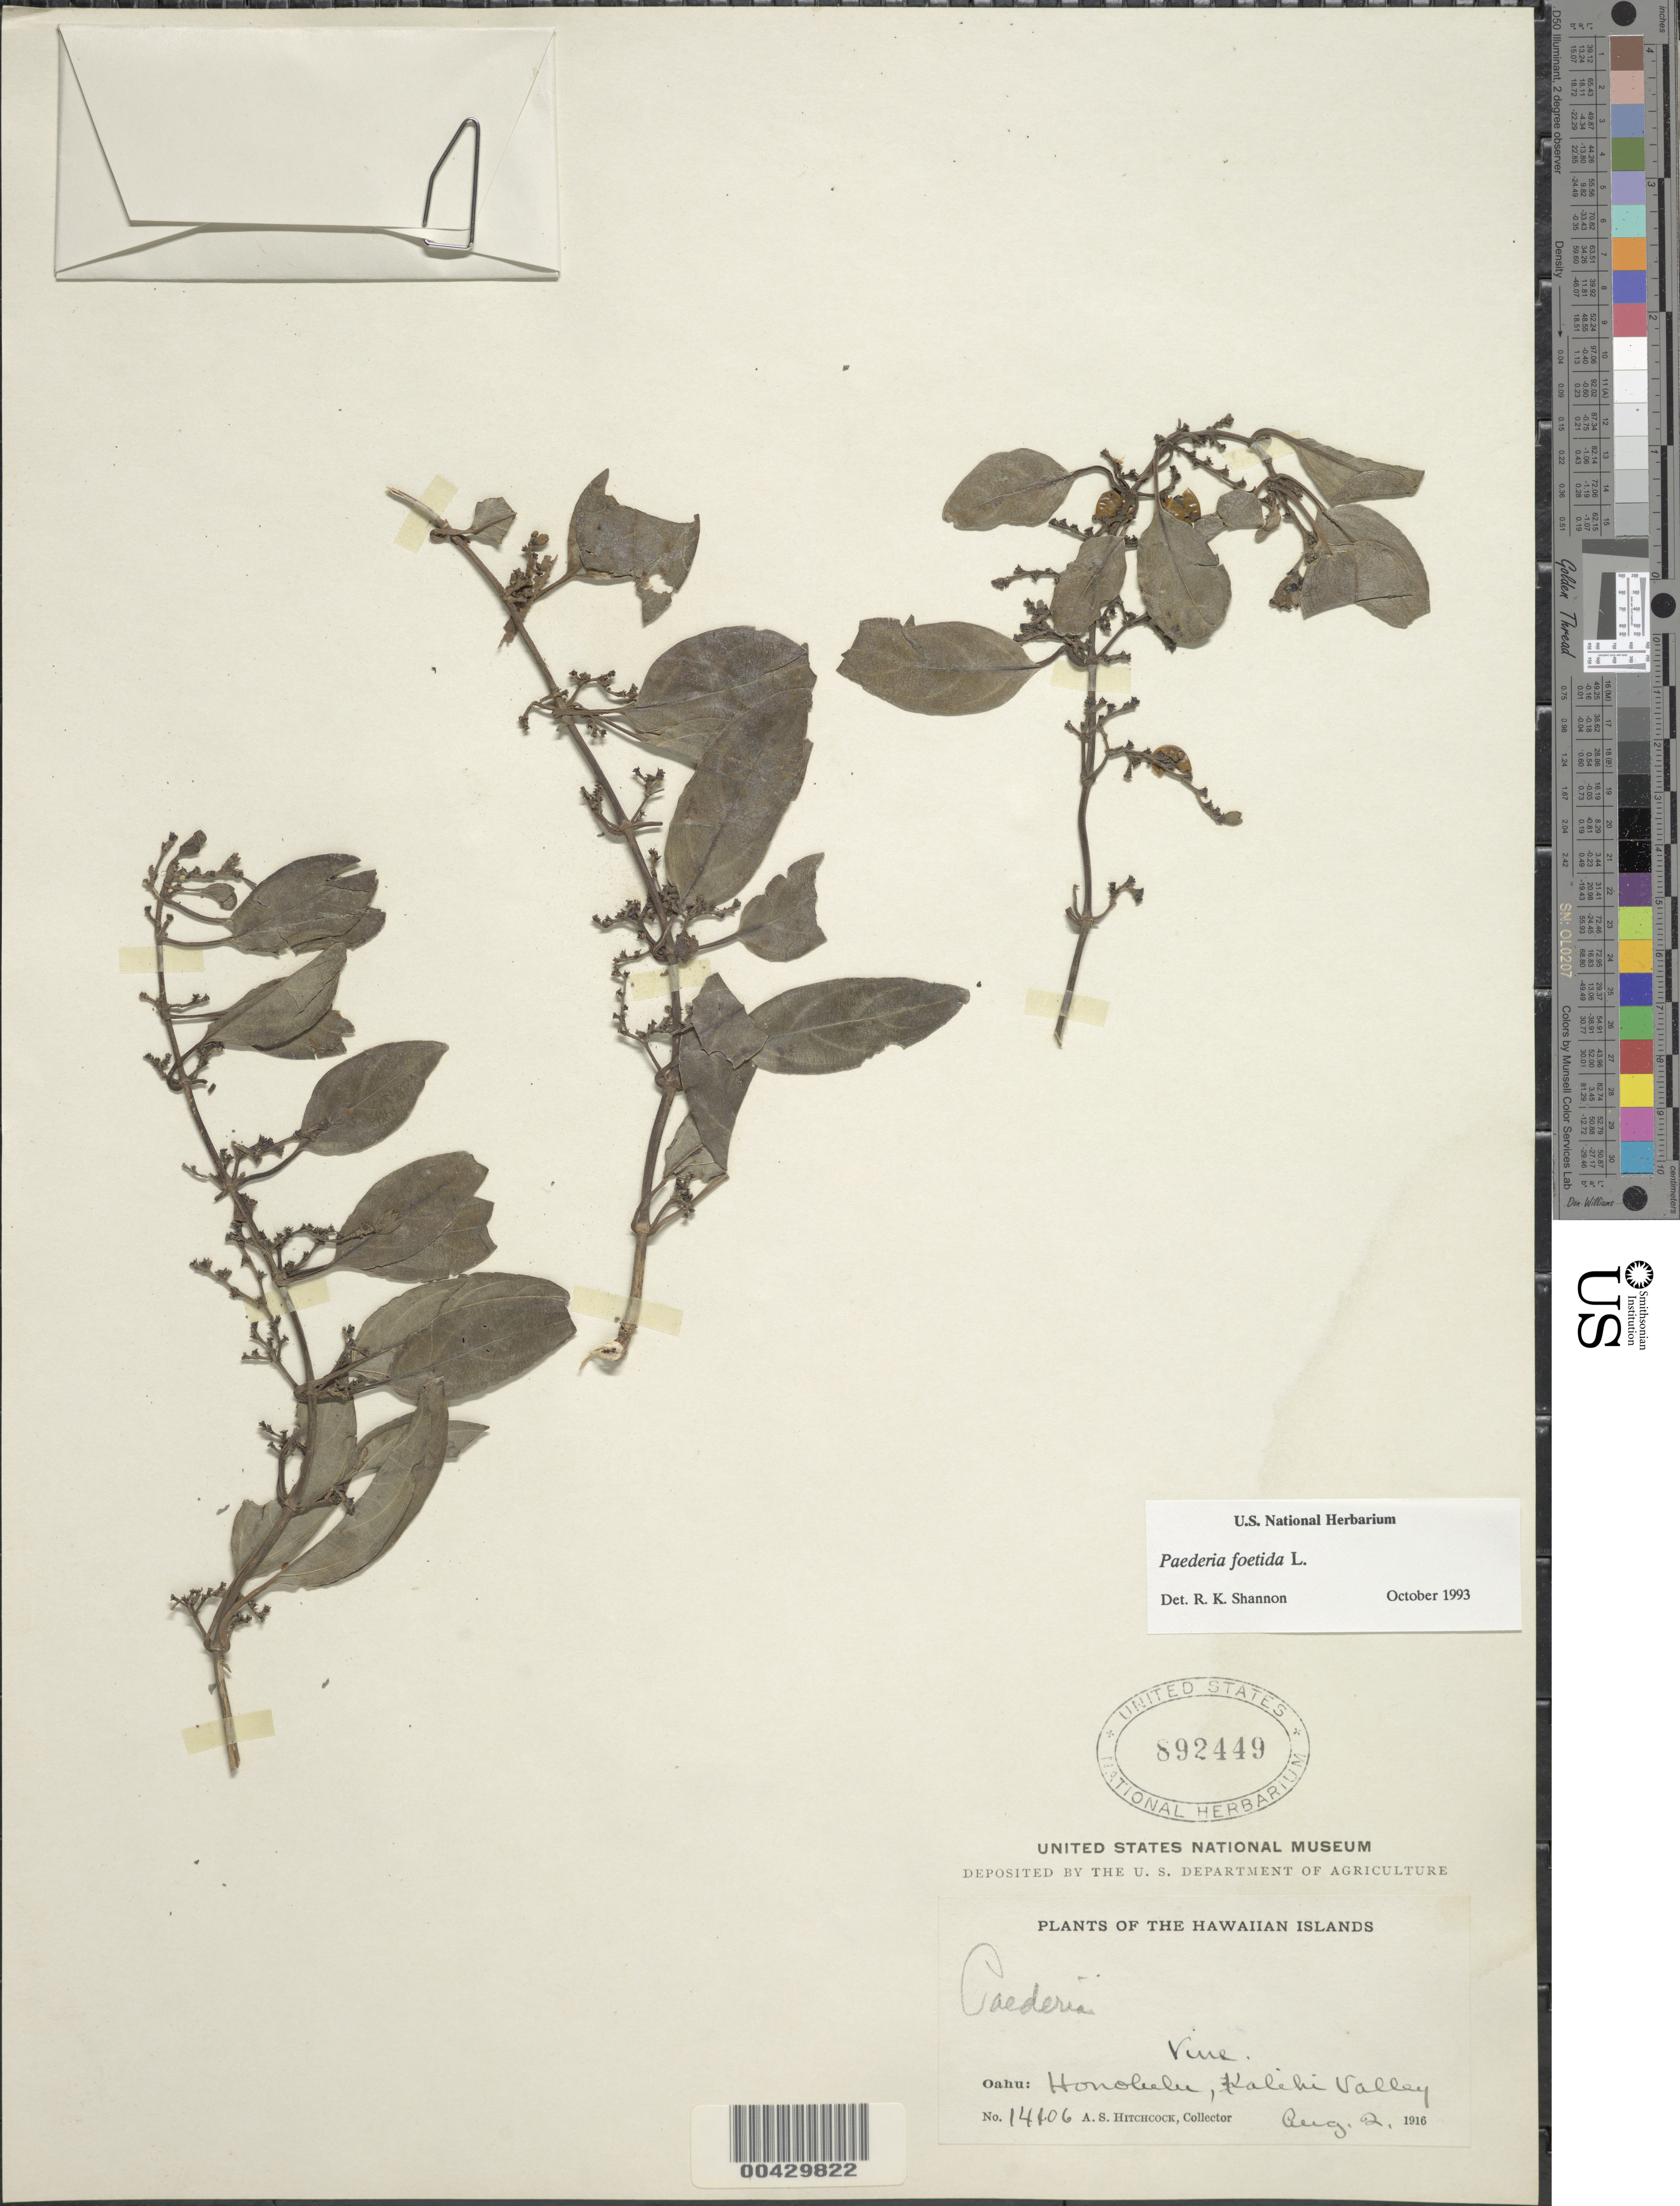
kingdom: Plantae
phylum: Tracheophyta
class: Magnoliopsida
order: Gentianales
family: Rubiaceae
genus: Paederia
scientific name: Paederia foetida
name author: L.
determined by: Shannon, R. K., (UNITED STATES)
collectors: A. S. Hitchcock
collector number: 14106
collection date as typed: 2 Aug 1916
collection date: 1916-08-02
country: United States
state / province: Hawaii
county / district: Honolulu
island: Oahu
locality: Honolulu, Kalihi Valley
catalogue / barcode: US 892449